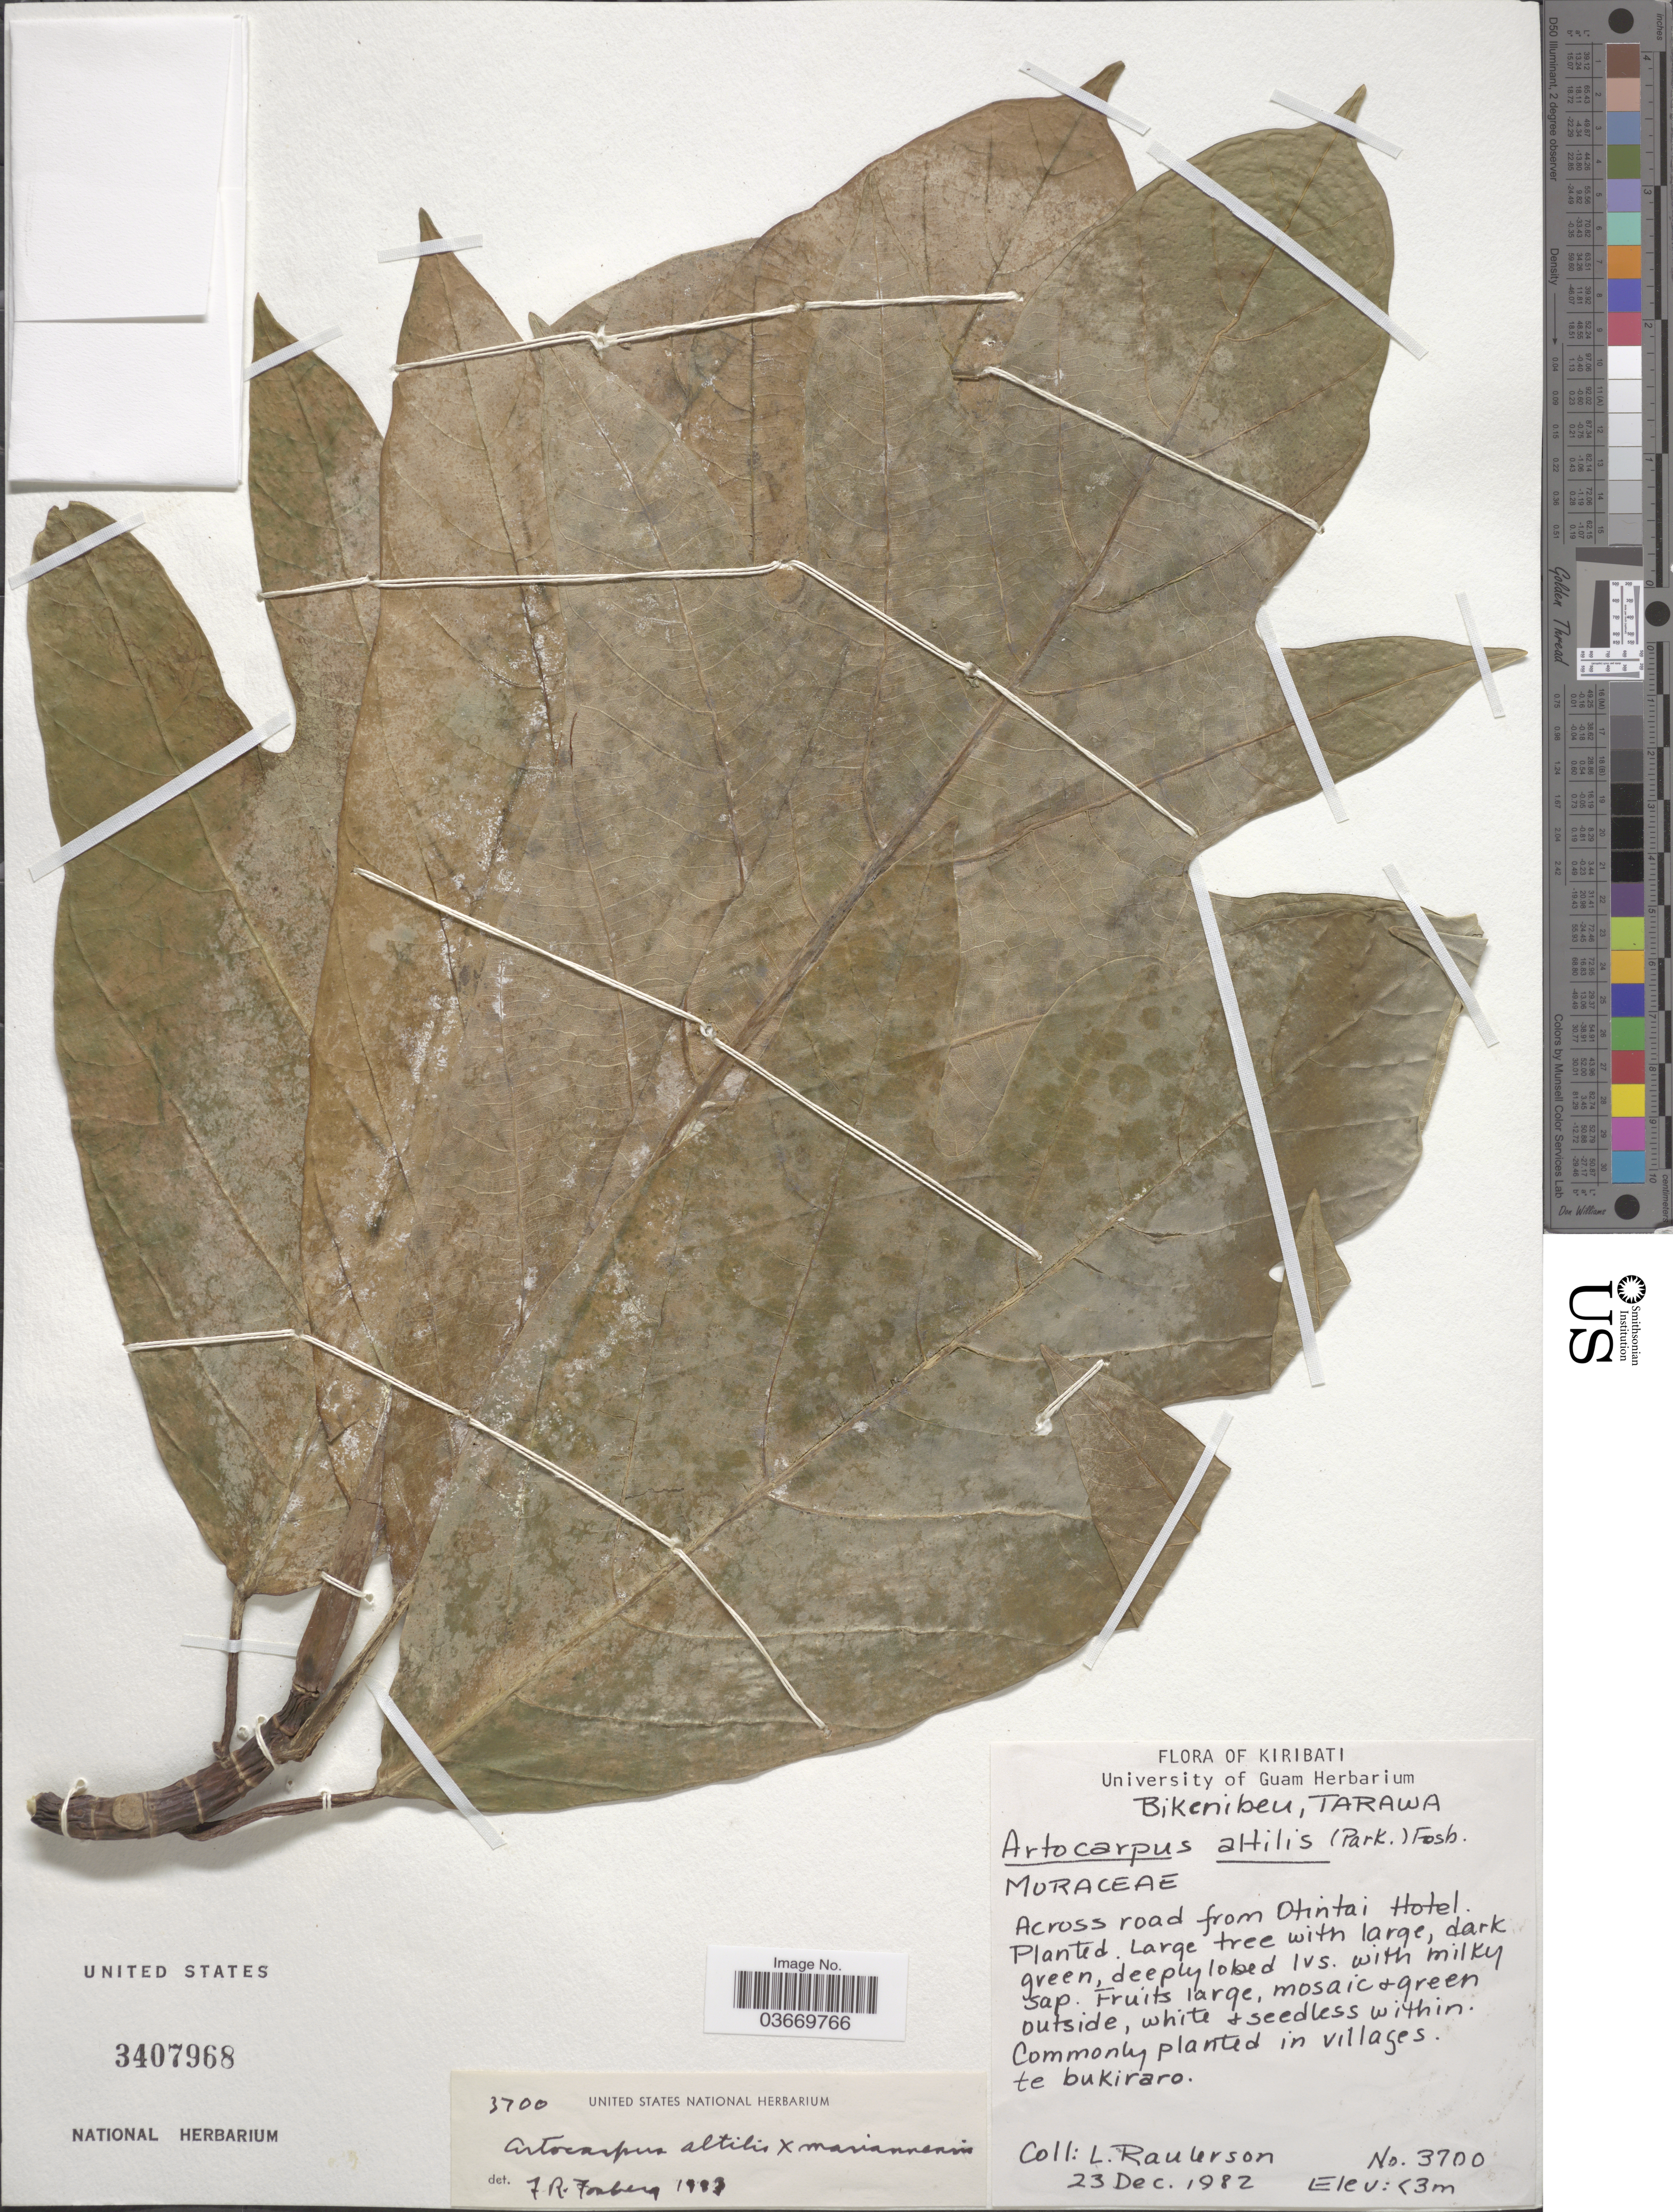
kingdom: Plantae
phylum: Tracheophyta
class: Magnoliopsida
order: Rosales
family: Moraceae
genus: Artocarpus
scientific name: Artocarpus altilis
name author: (Parkinson) Fosberg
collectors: L. Raulerson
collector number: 3700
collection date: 1982-12-23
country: Kiribati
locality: Bikenibeu, Tarawa. Across road from Otintai Hotel. In villages te bukiraro.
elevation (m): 3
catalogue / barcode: US 3407968